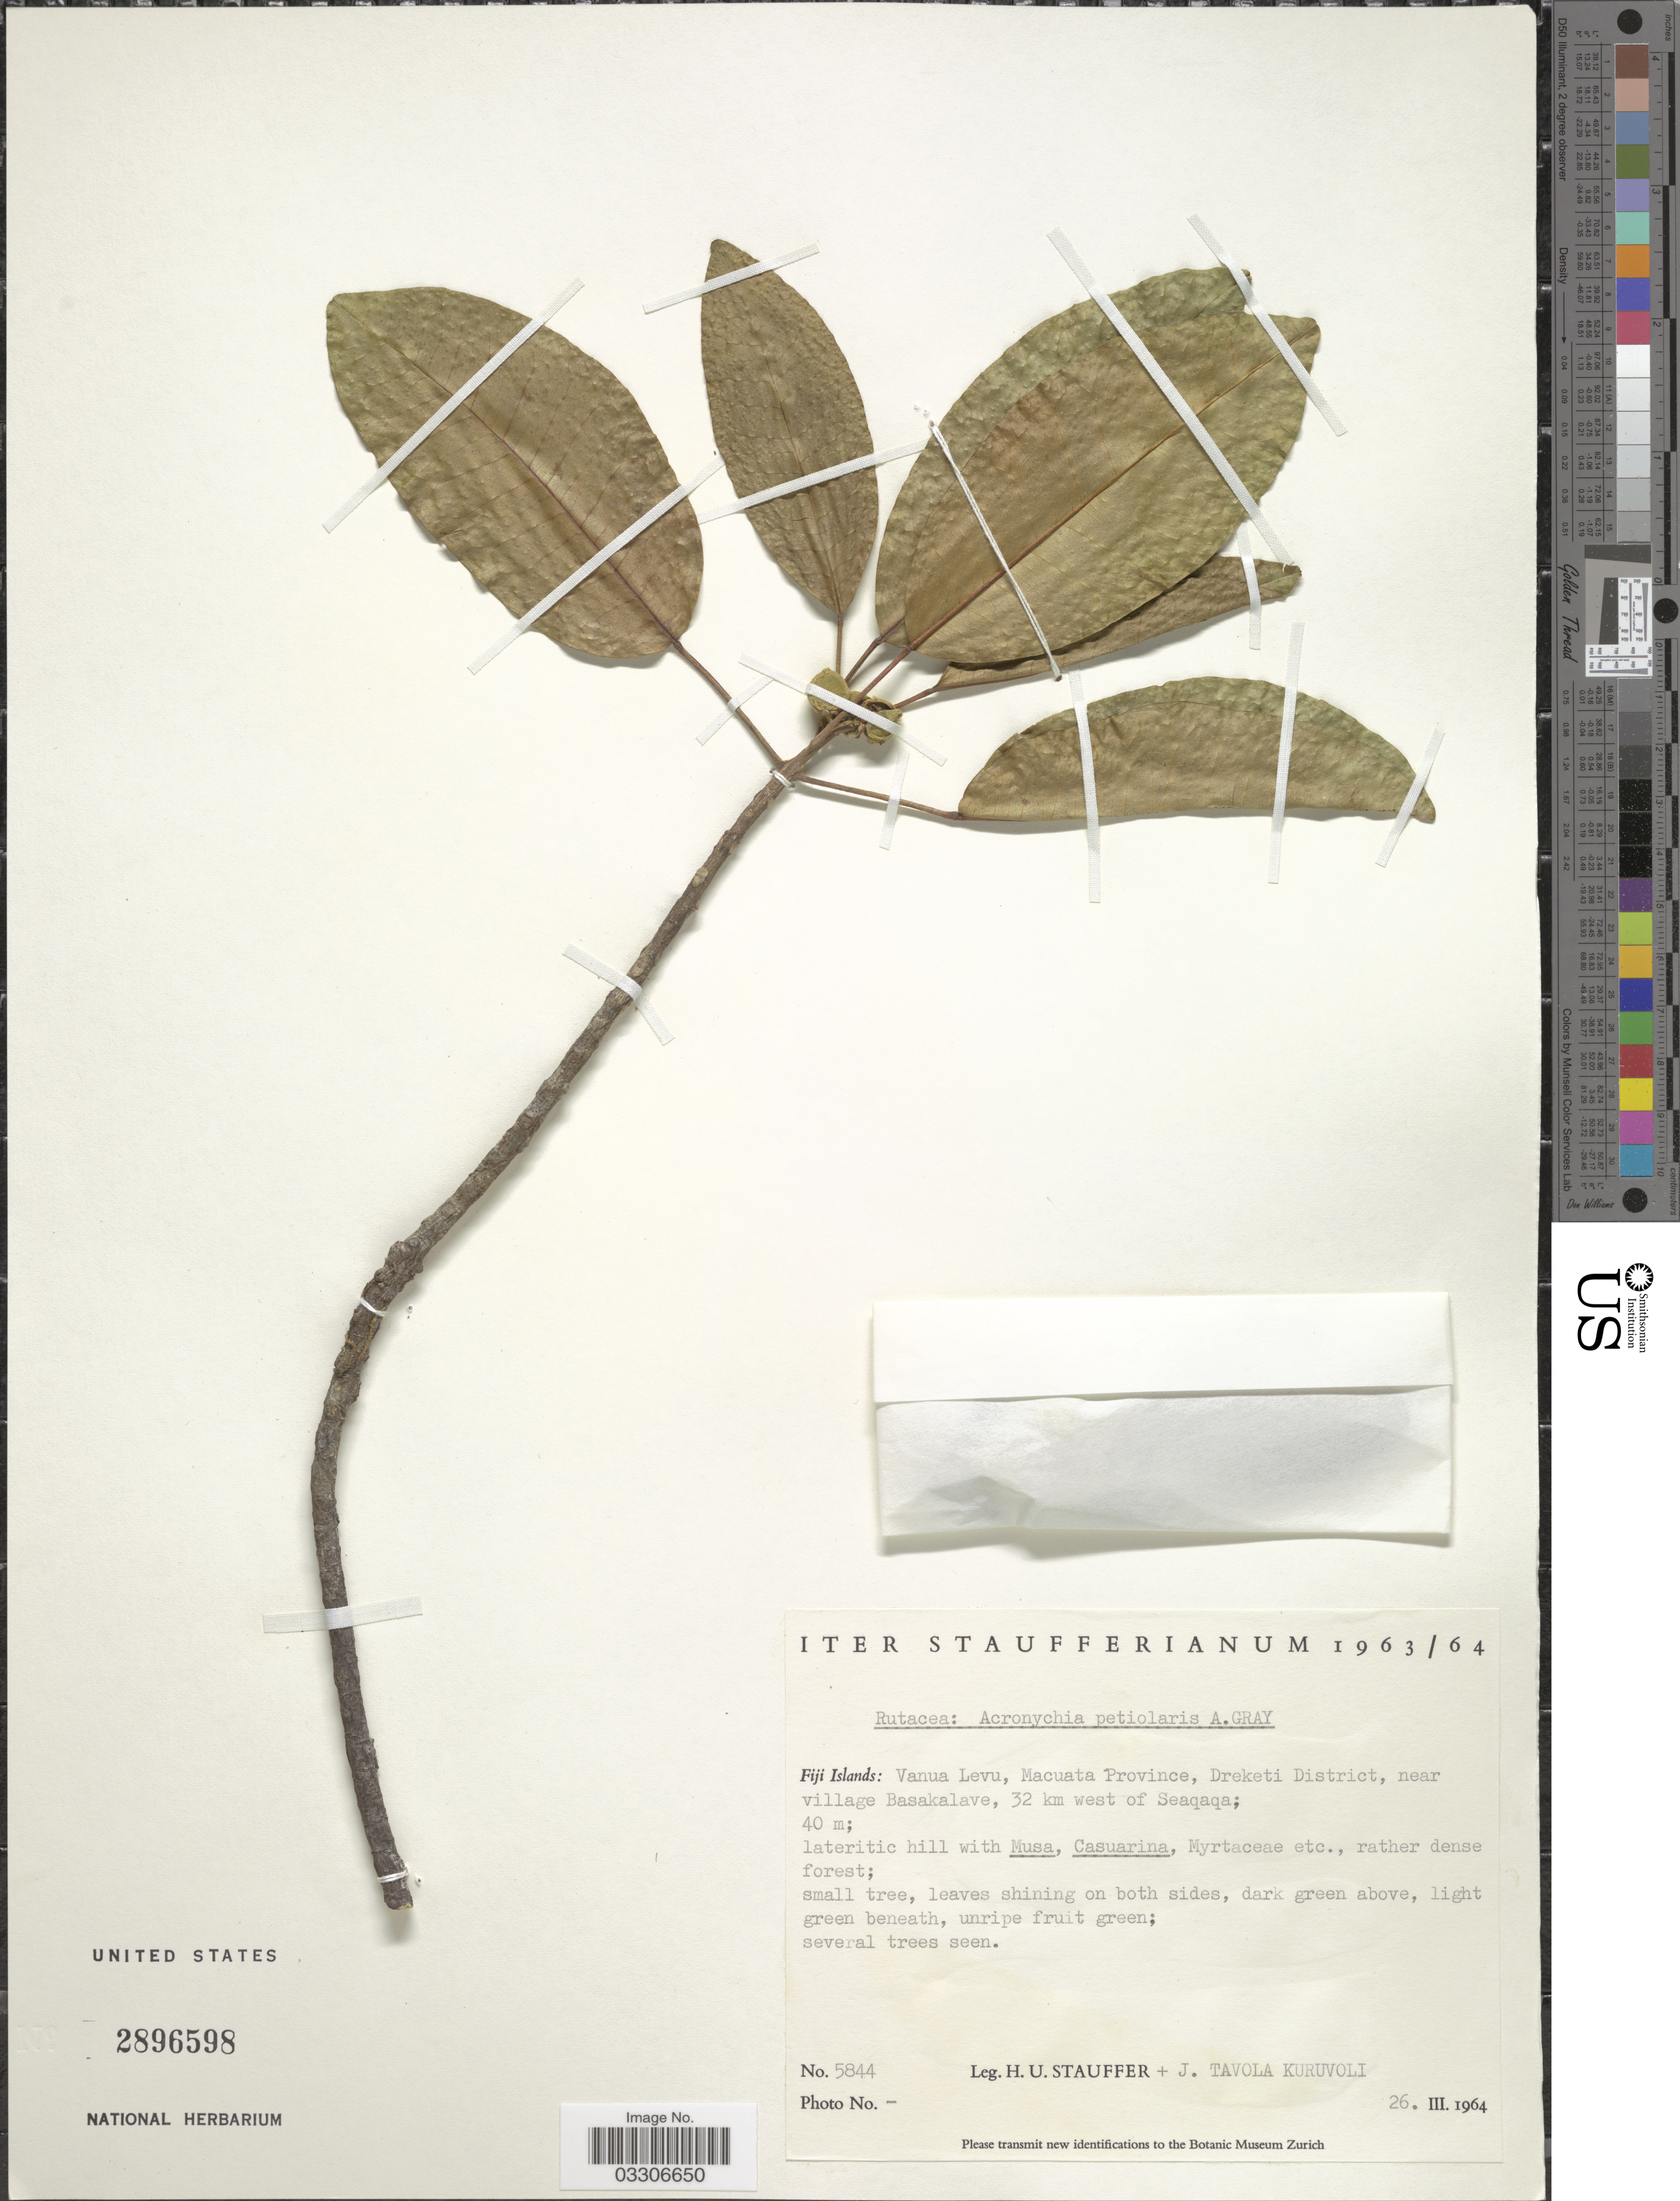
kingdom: Plantae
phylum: Tracheophyta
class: Magnoliopsida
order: Sapindales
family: Rutaceae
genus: Sarcomelicope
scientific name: Sarcomelicope petiolaris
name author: (A. Gray) A.C. Sm.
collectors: H. U. Stauffer & J. Kuruvoli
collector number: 5844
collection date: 1964-03-26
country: Fiji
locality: Vanua Levu, Macuata Province, Dreketi District, near village Basakalave, 32 km west of Seaqaqa.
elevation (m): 40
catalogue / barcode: US 2896598